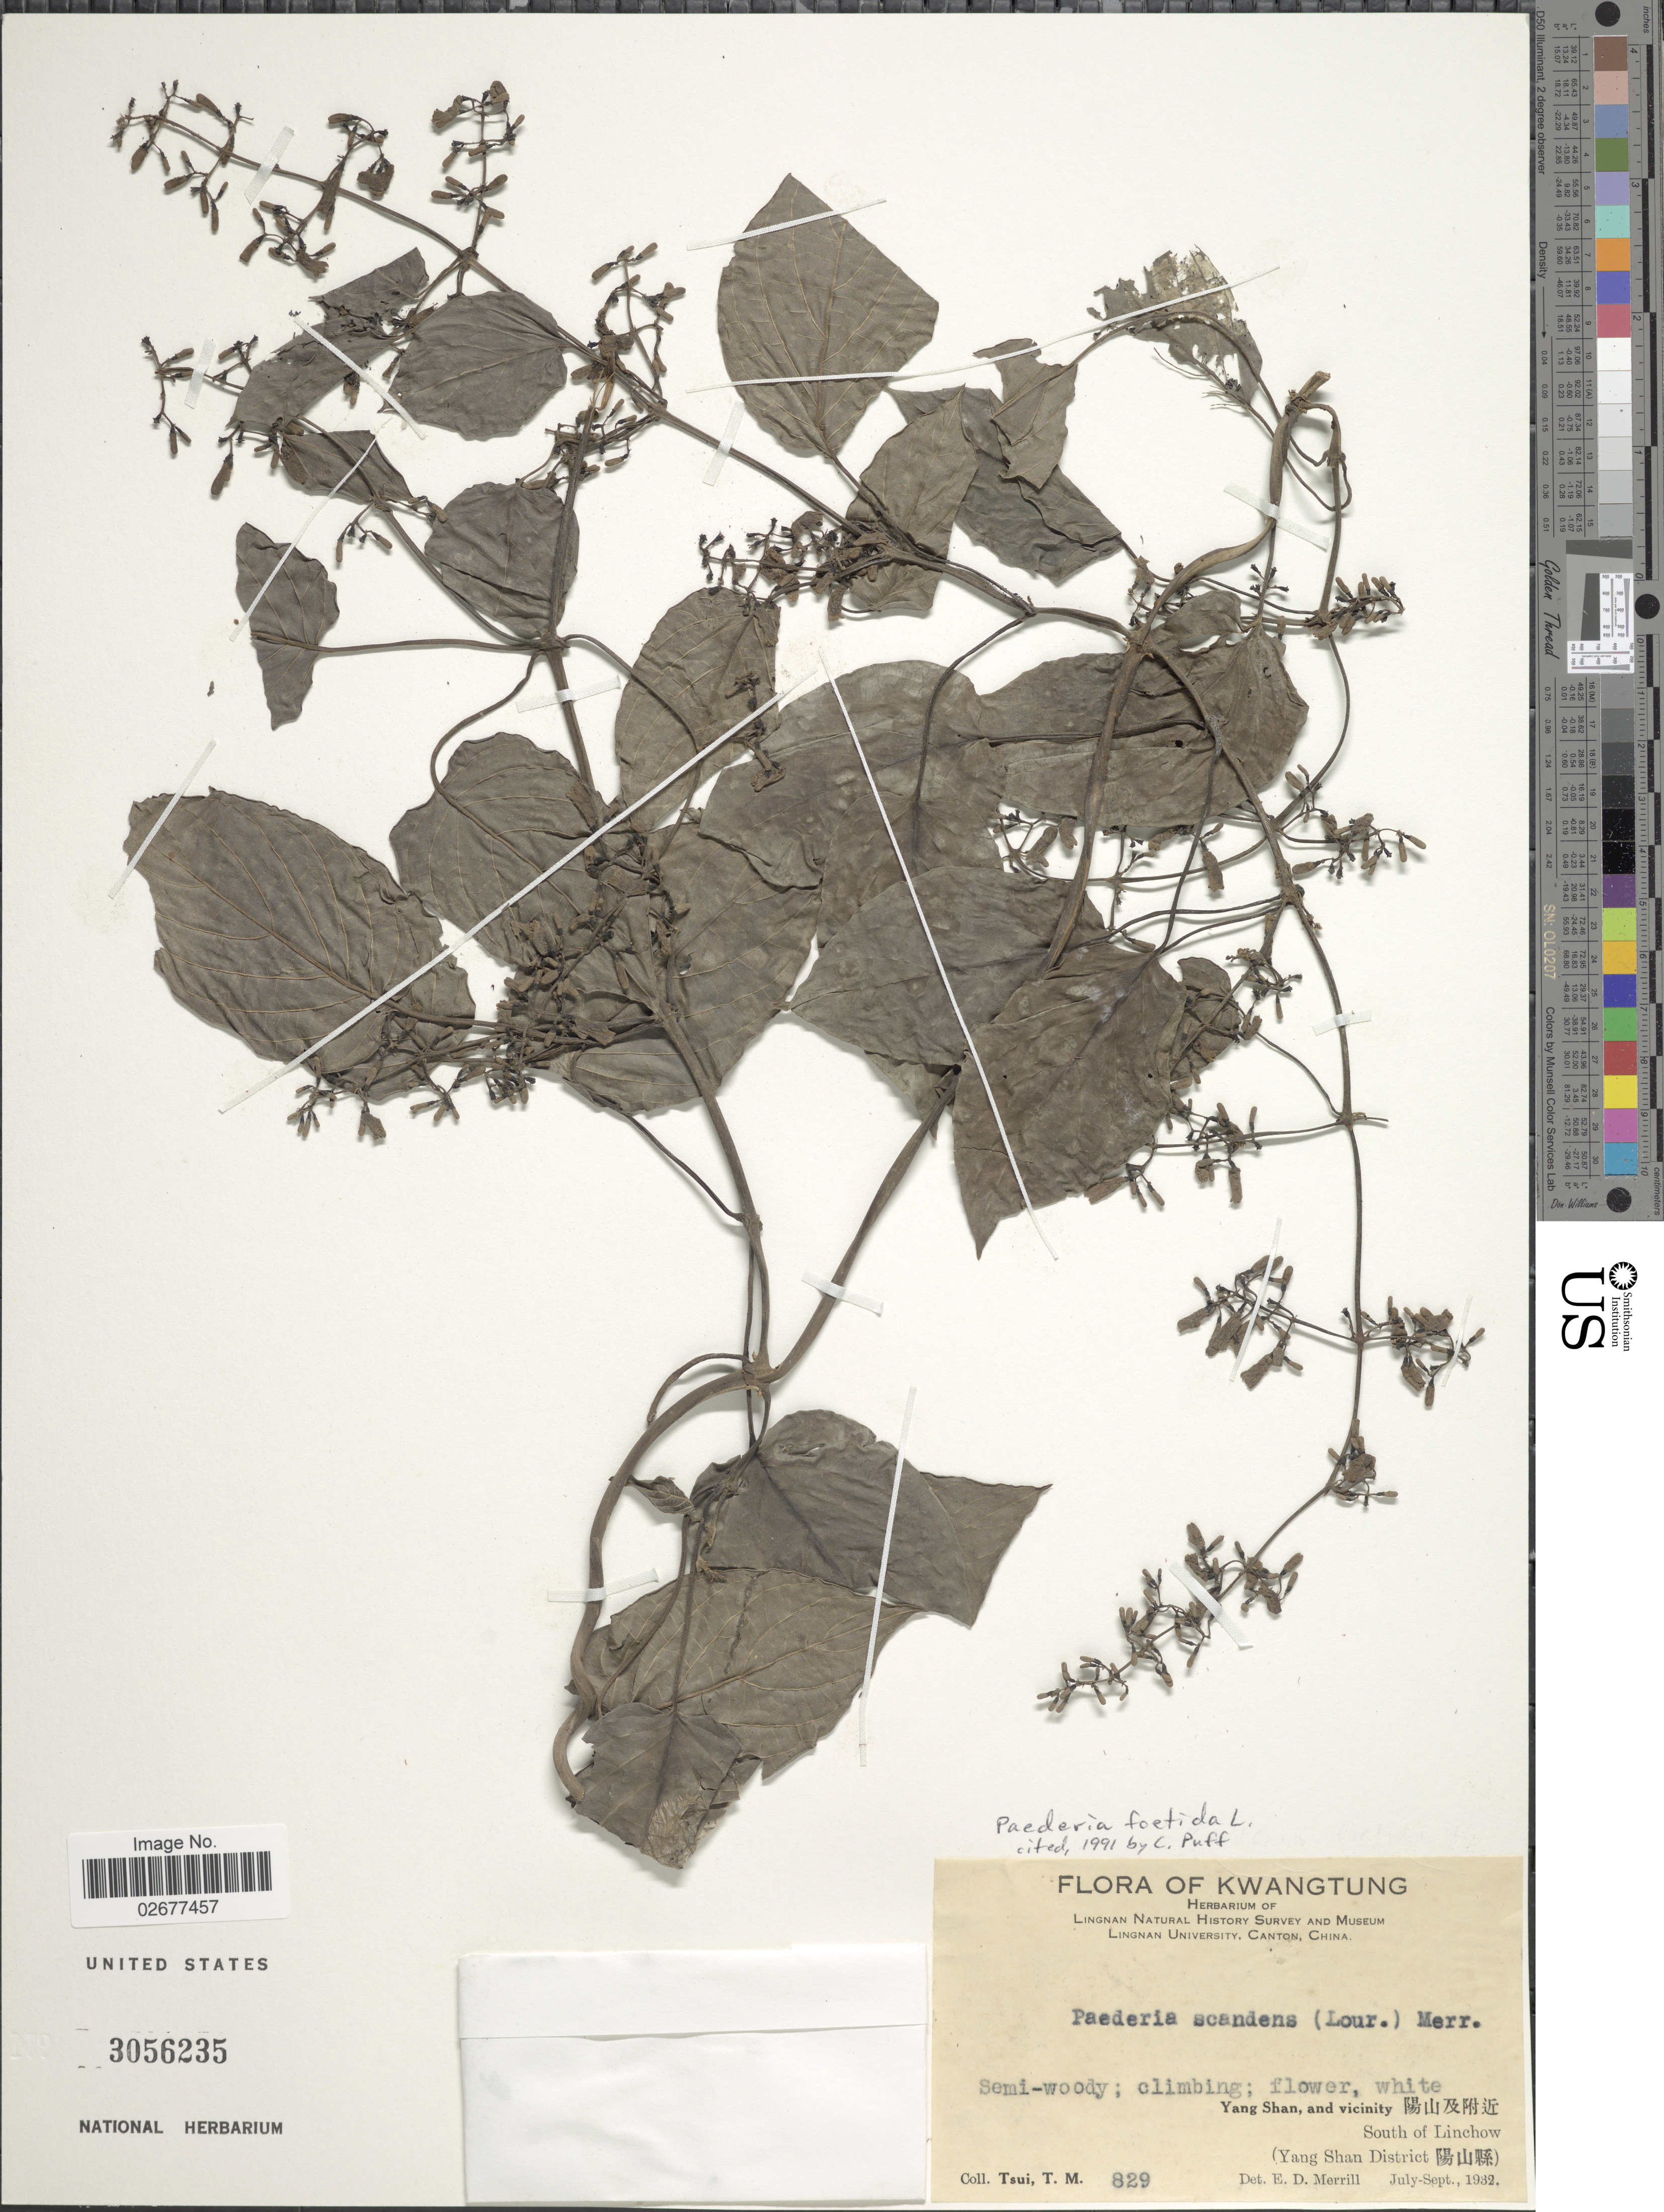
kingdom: Plantae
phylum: Tracheophyta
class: Magnoliopsida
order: Gentianales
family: Rubiaceae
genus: Paederia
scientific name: Paederia foetida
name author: L.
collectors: T. Tsui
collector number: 829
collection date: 1932-07/1932-09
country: China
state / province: Guangdong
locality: Kwangtung. Yang Shan, and vicinity. South Linchow.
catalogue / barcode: US 3056235